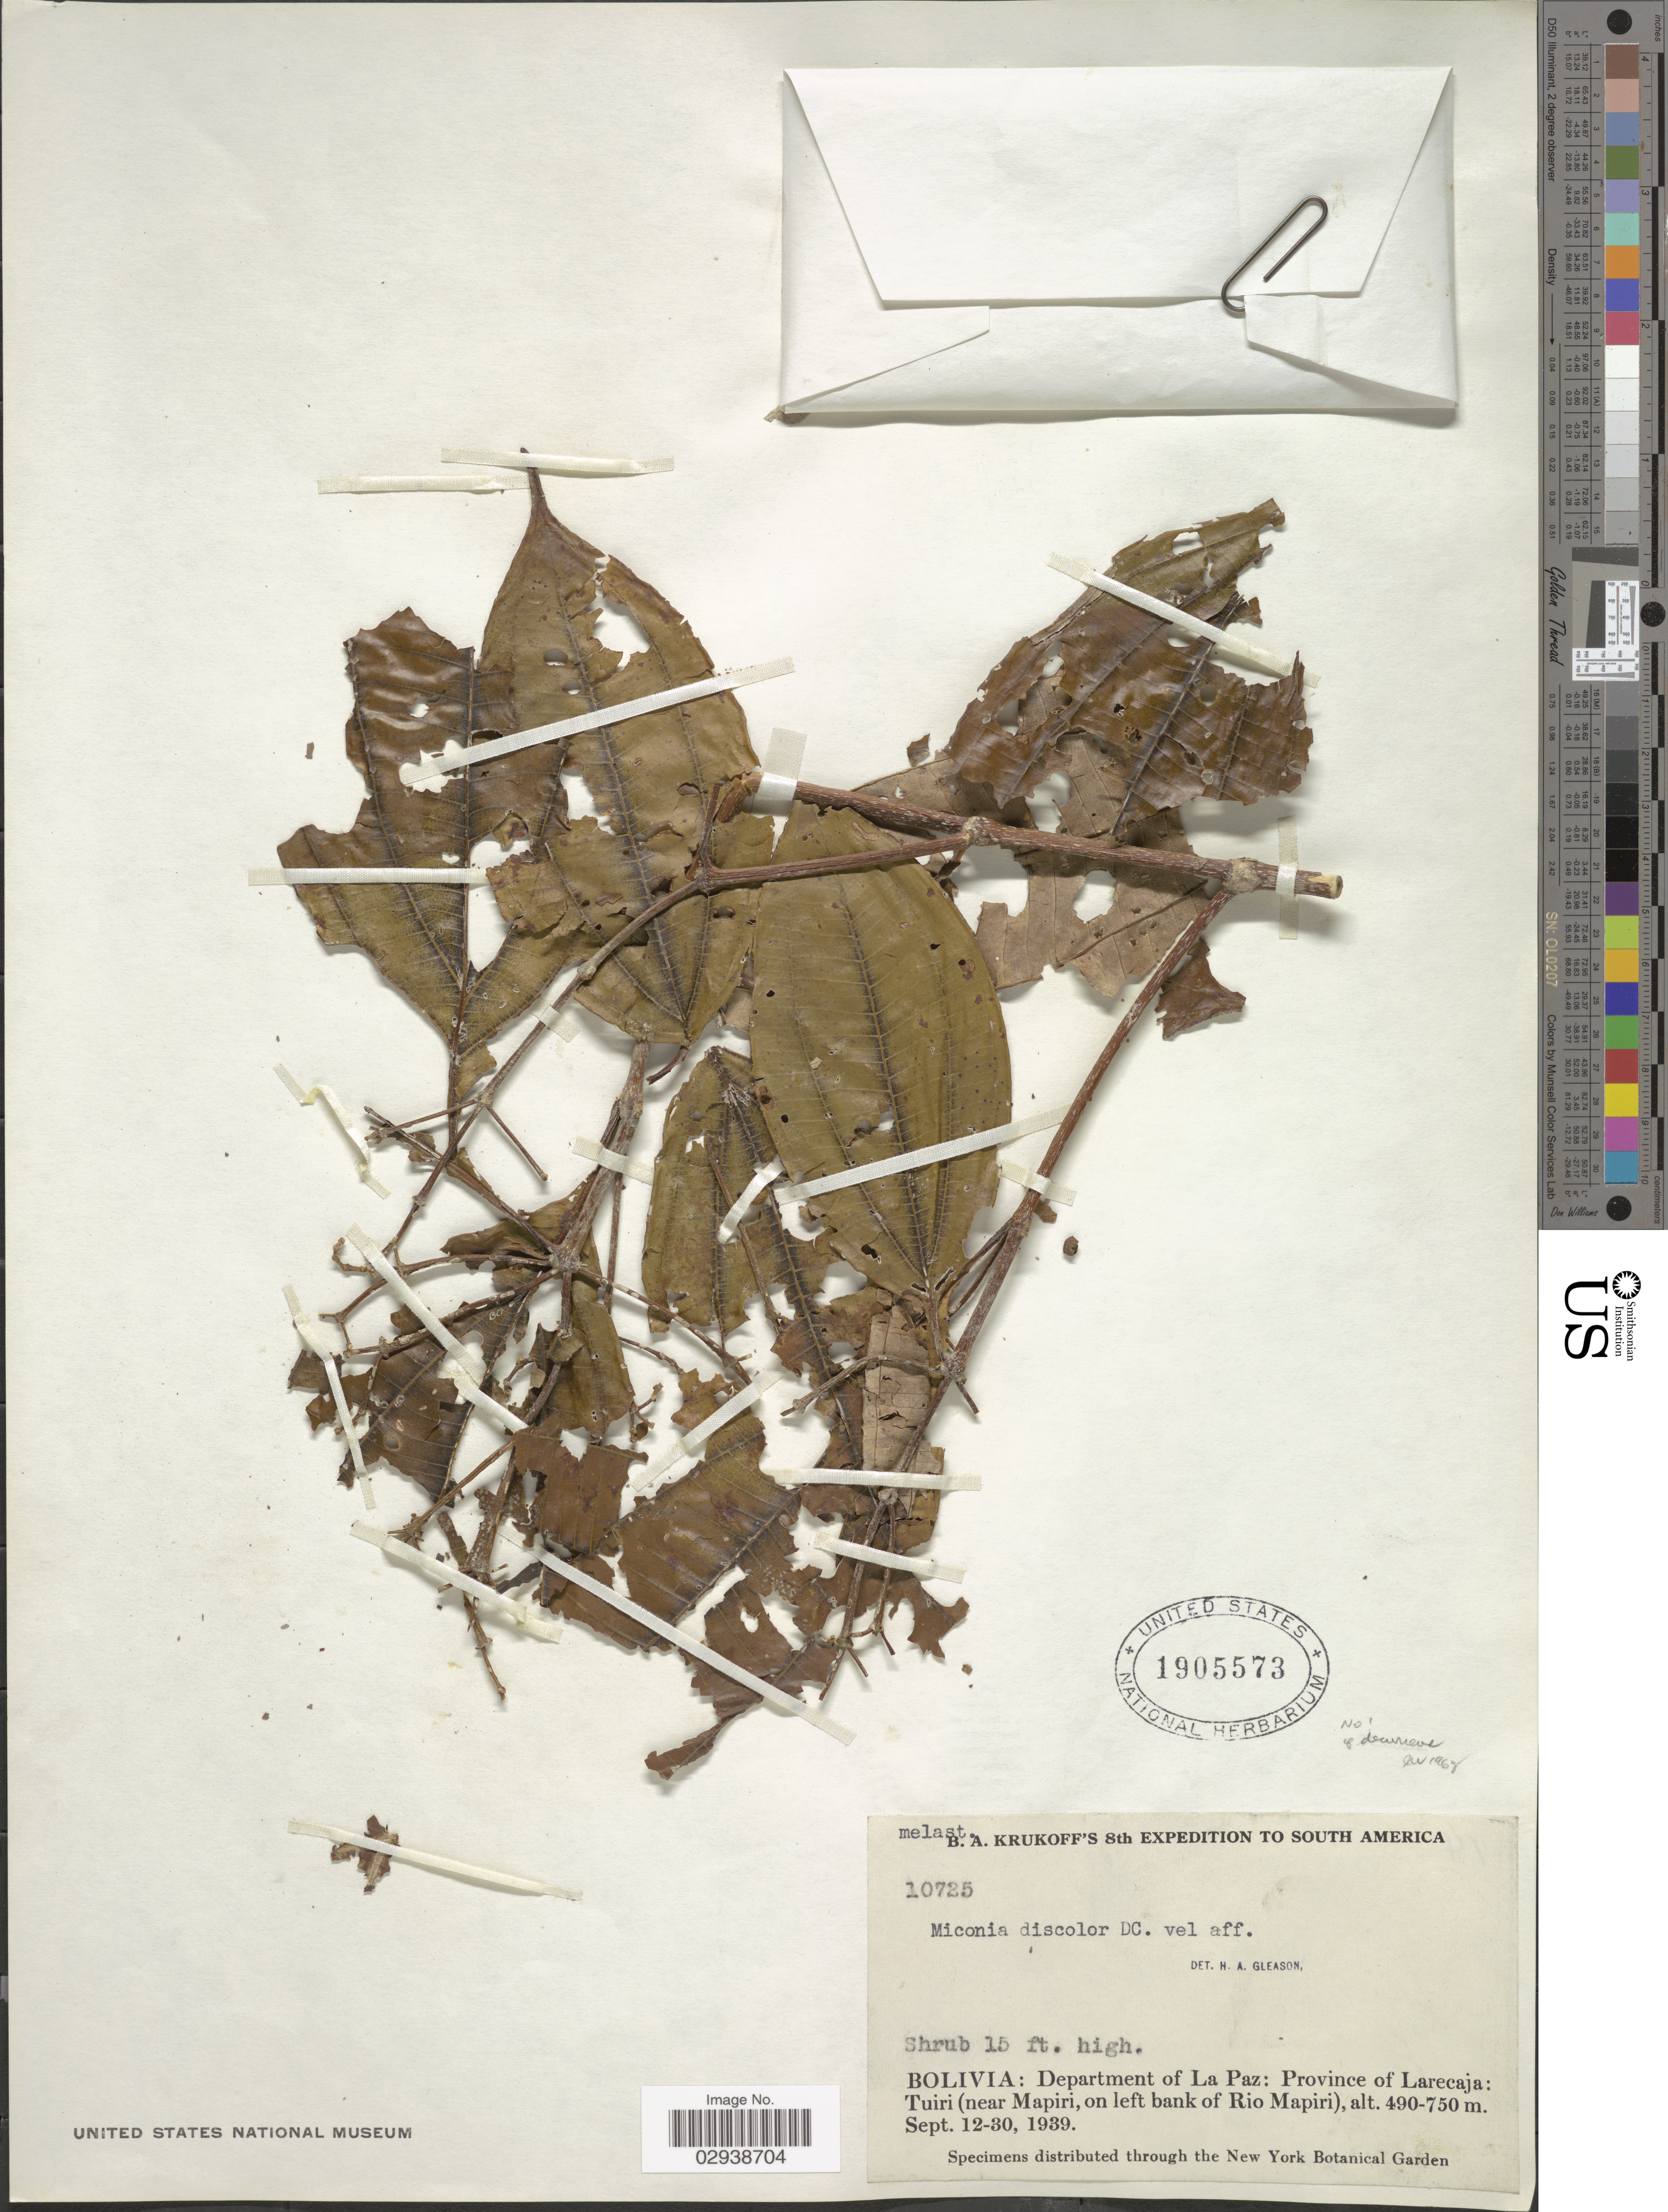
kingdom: Plantae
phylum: Tracheophyta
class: Magnoliopsida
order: Myrtales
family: Melastomataceae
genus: Miconia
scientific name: Miconia decurrens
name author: Cogn.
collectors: B. A. Krukoff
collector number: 10725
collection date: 1939-09-12/1939-09-30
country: Bolivia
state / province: La Paz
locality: Department of La Paz: Province of Larecaja: Tuiri (near Mapiri, on left bank of Rio Mapiri).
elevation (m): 490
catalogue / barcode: US 1905573